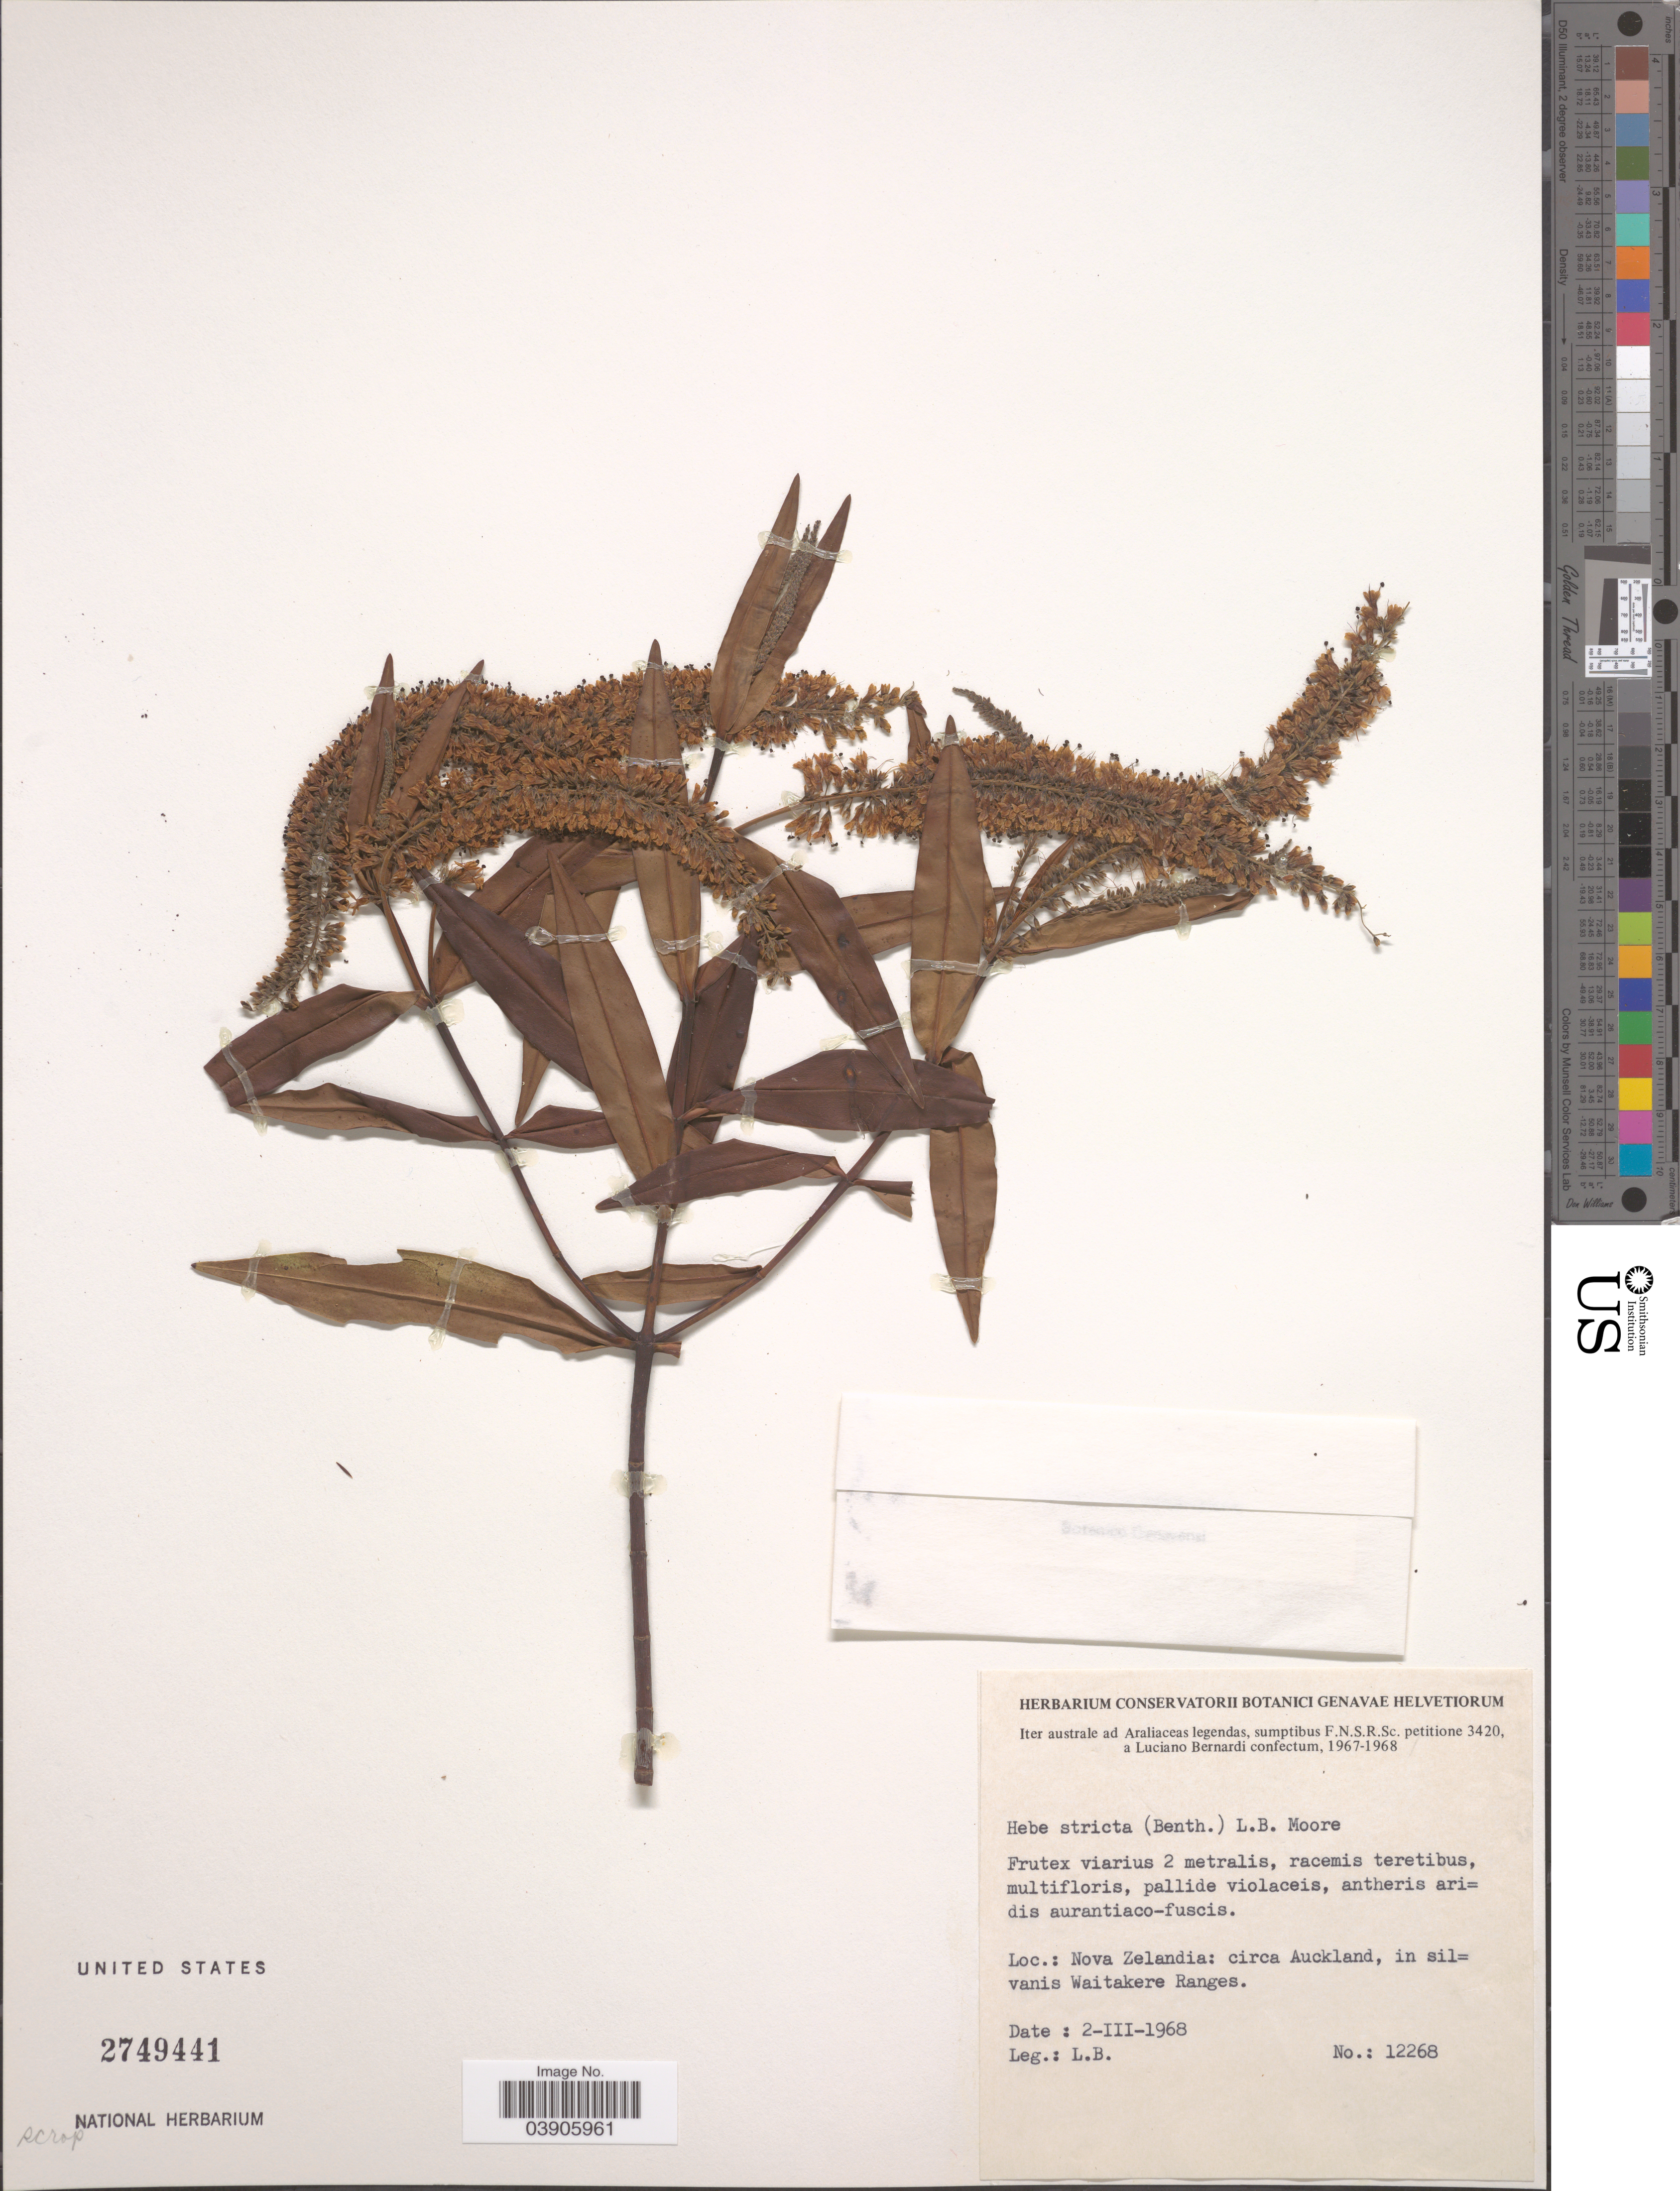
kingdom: Plantae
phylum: Tracheophyta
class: Magnoliopsida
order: Lamiales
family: Plantaginaceae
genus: Hebe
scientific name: Hebe stricta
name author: (Banks & Sol. ex Benth.) L.B. Moore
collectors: L. Bernardi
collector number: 12268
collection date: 1968-03-02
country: New Zealand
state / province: Auckland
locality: Iter australe ad Araliaceas legendas. Nova Zelandia: circa Auckland, in sil=vanis Waitakere Ranges.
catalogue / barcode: US 2749441